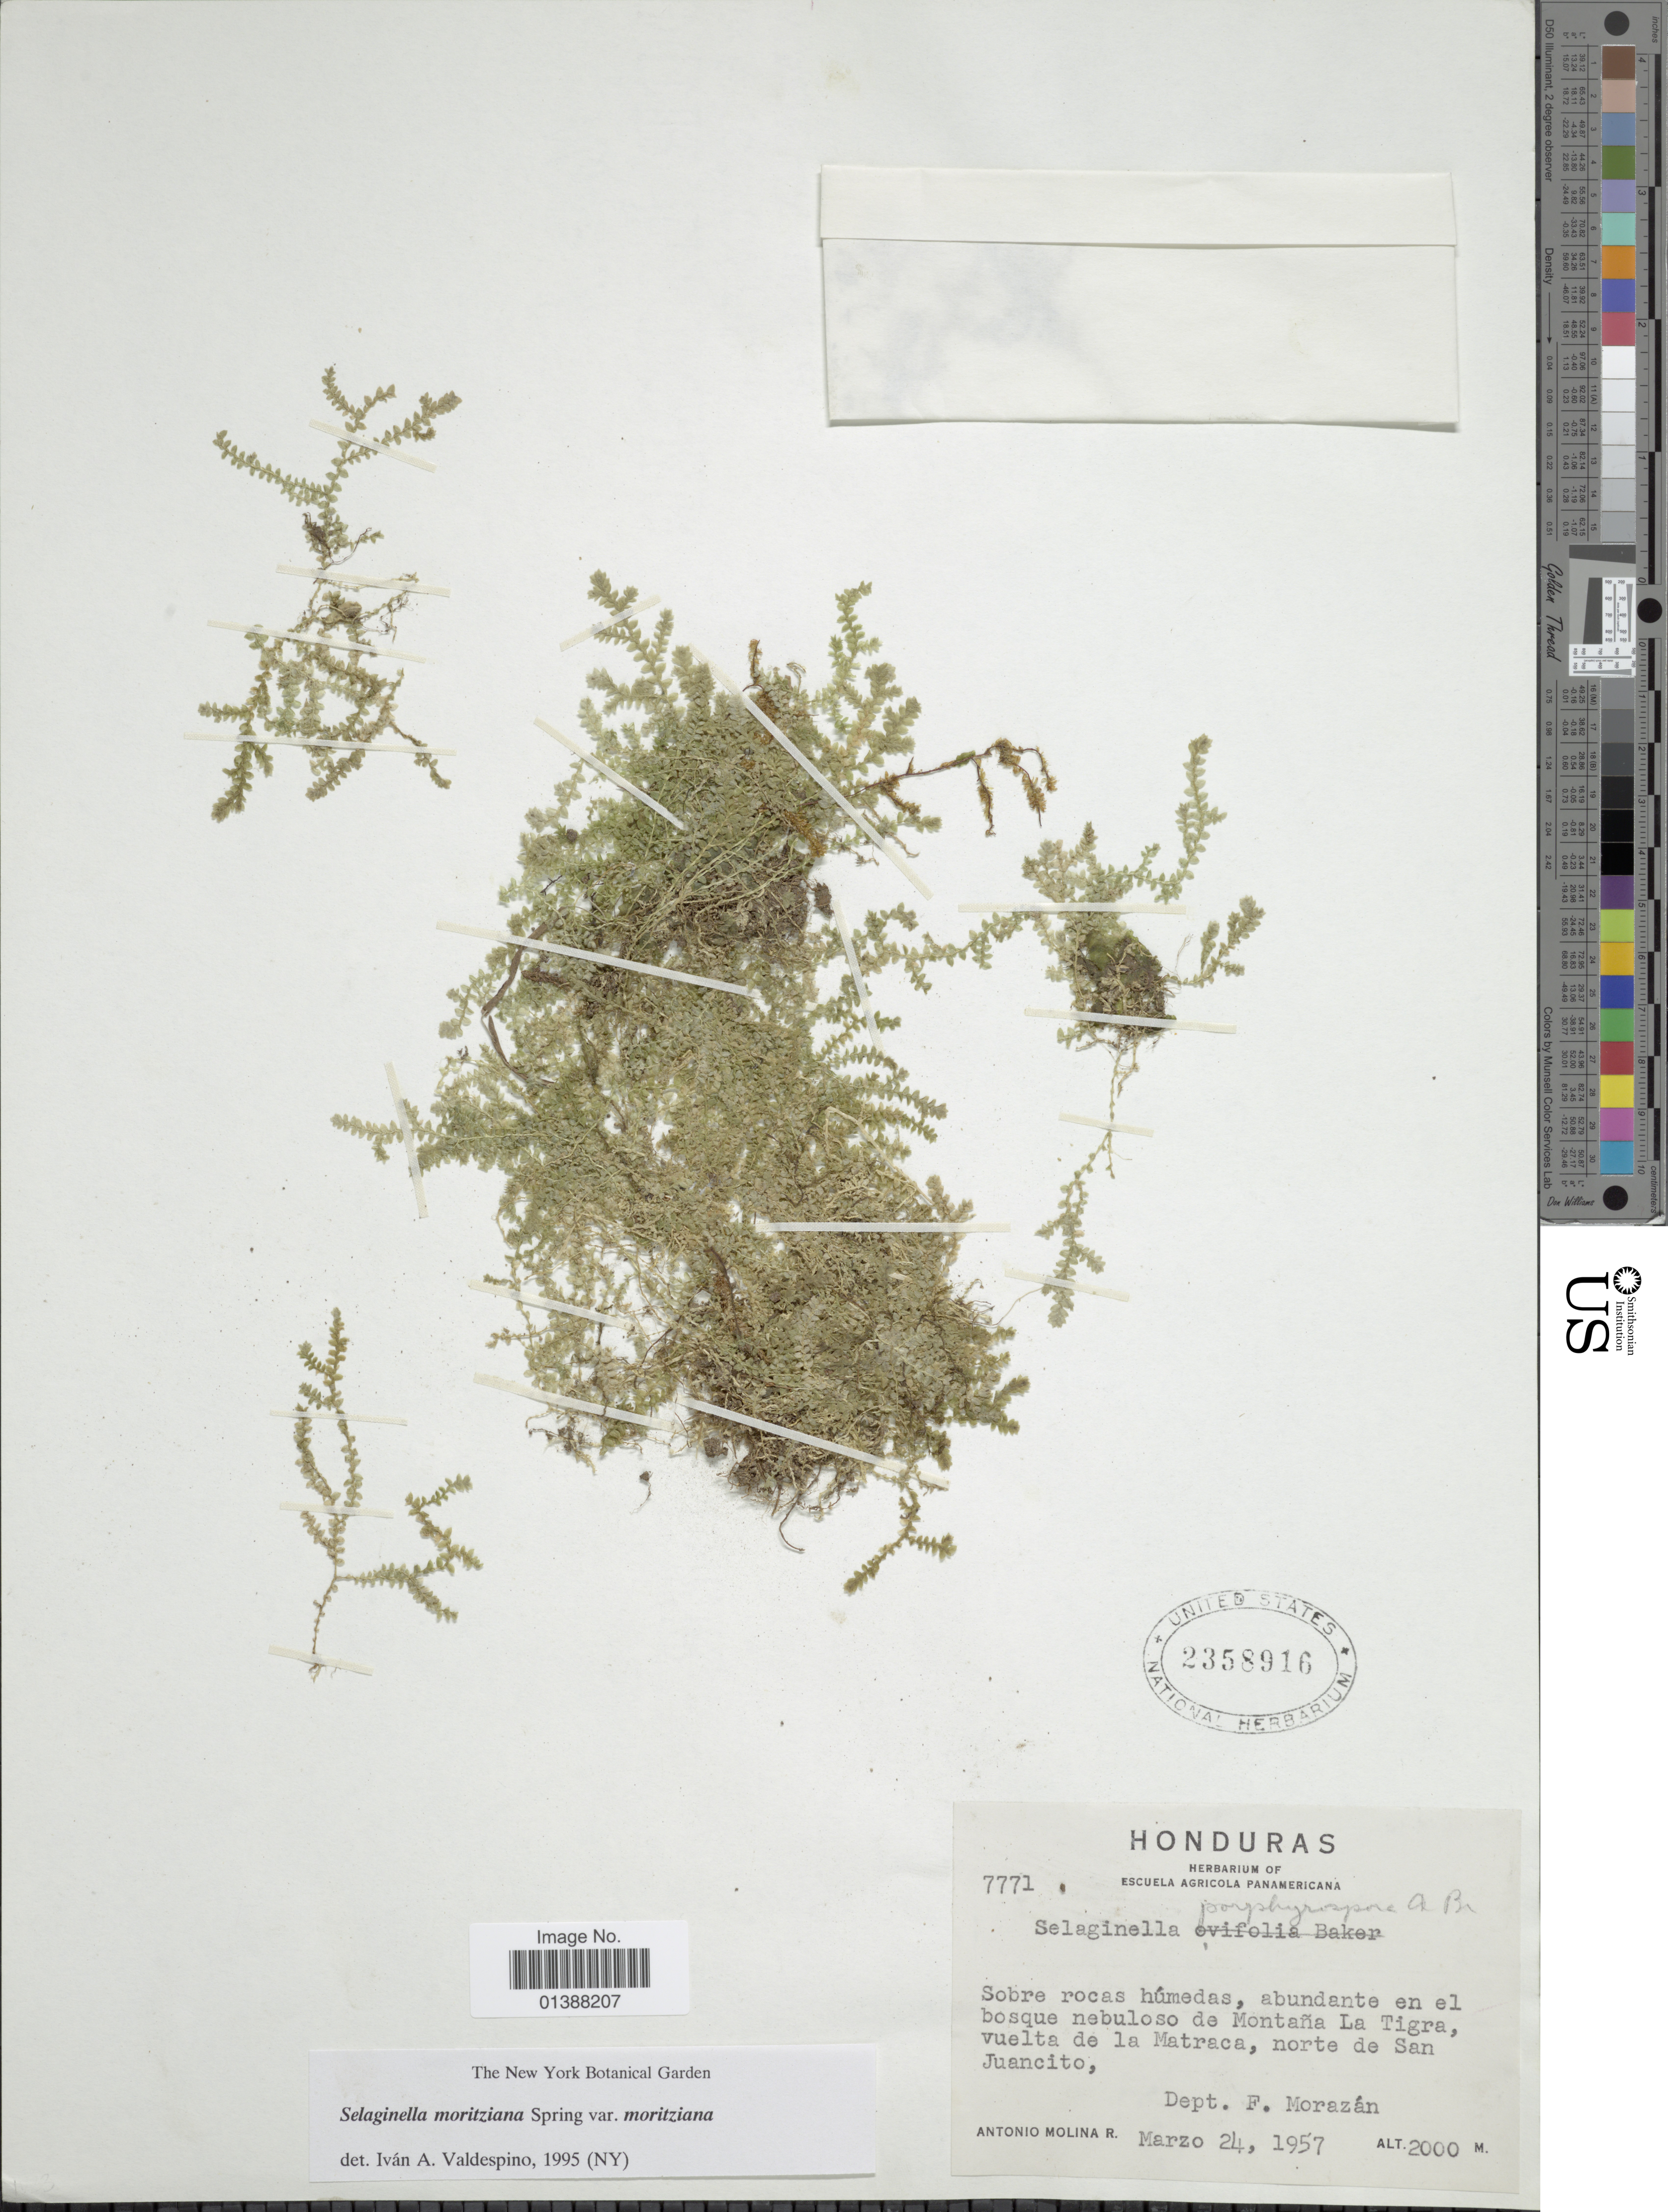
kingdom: Plantae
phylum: Tracheophyta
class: Lycopodiopsida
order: Selaginellales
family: Selaginellaceae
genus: Selaginella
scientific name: Selaginella moritziana var. moritziana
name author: Spring ex Klotzsch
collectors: A. Molina R.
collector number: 7771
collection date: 1957-03-24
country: Honduras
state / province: Fco. Morazán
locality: Montaña La Tigra, Vuelta de La Matraca norte de San Juancito, Dept. F. Morazán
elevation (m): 2000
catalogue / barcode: US 2358916